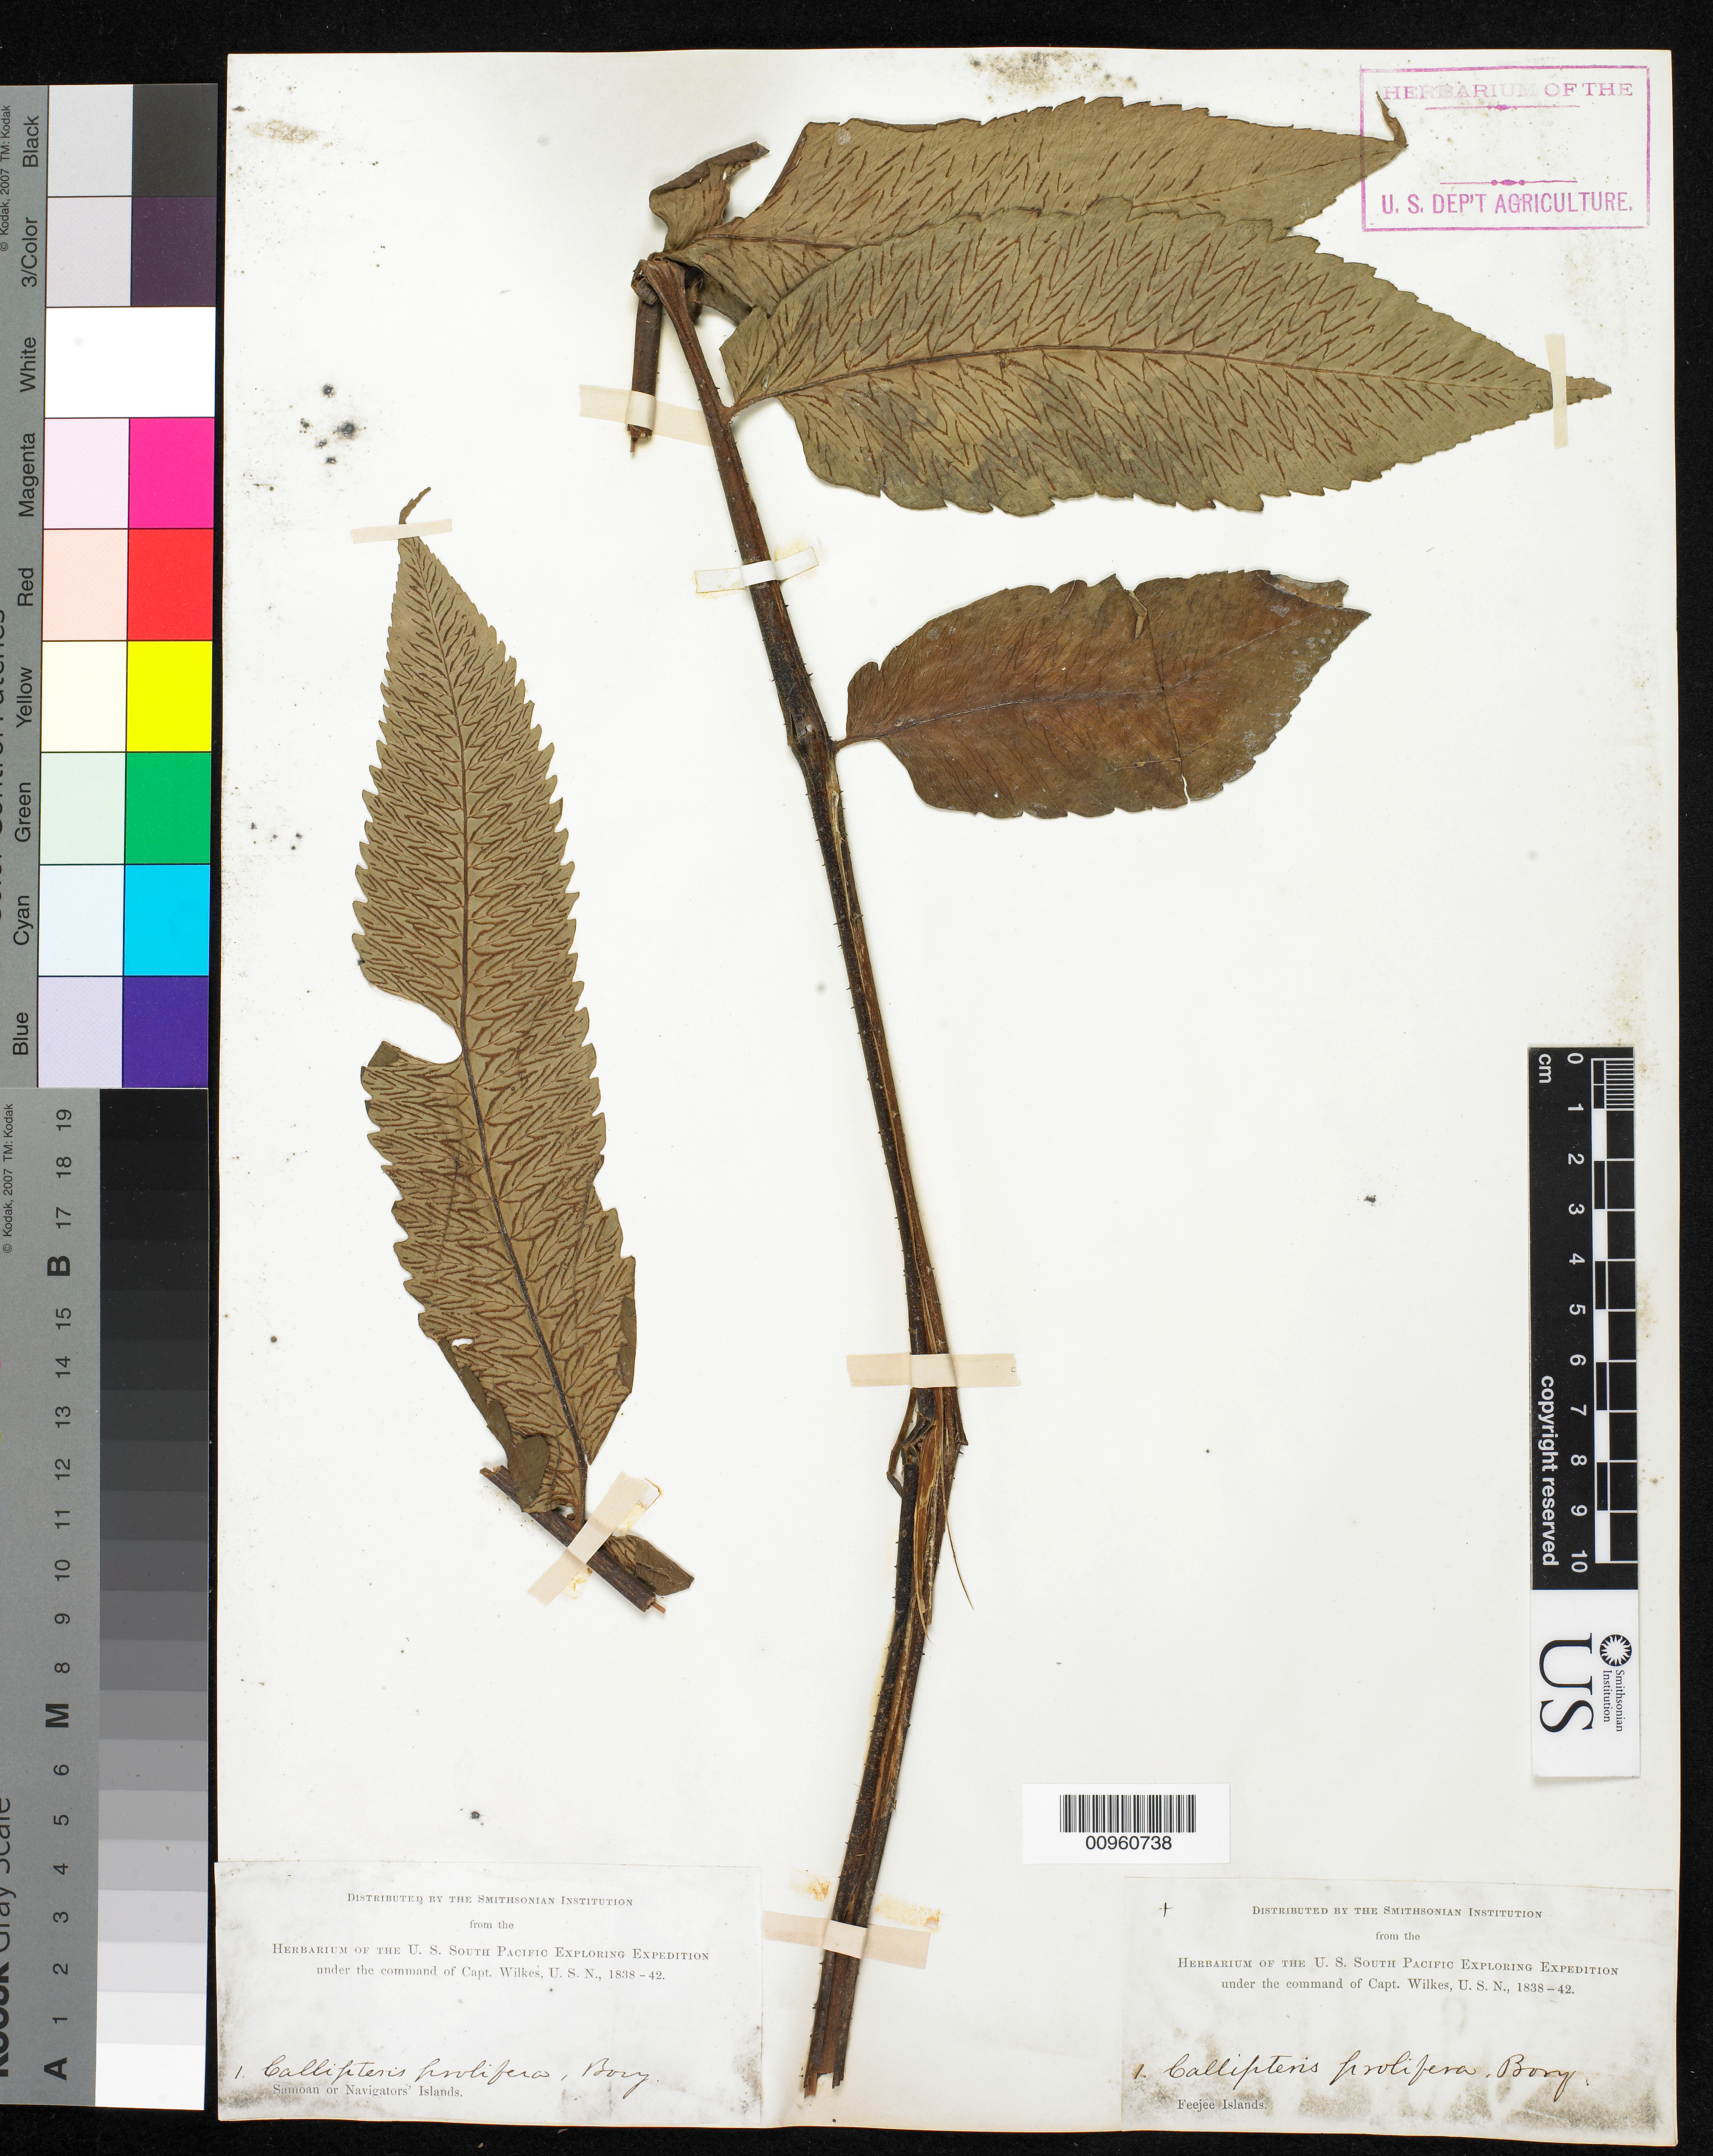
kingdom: Plantae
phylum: Tracheophyta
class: Polypodiopsida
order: Polypodiales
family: Athyriaceae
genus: Diplazium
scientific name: Diplazium proliferum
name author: (Lam.) Thouars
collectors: Wilkes Explor. Exped.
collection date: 1838/1842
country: Fiji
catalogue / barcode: US 98550